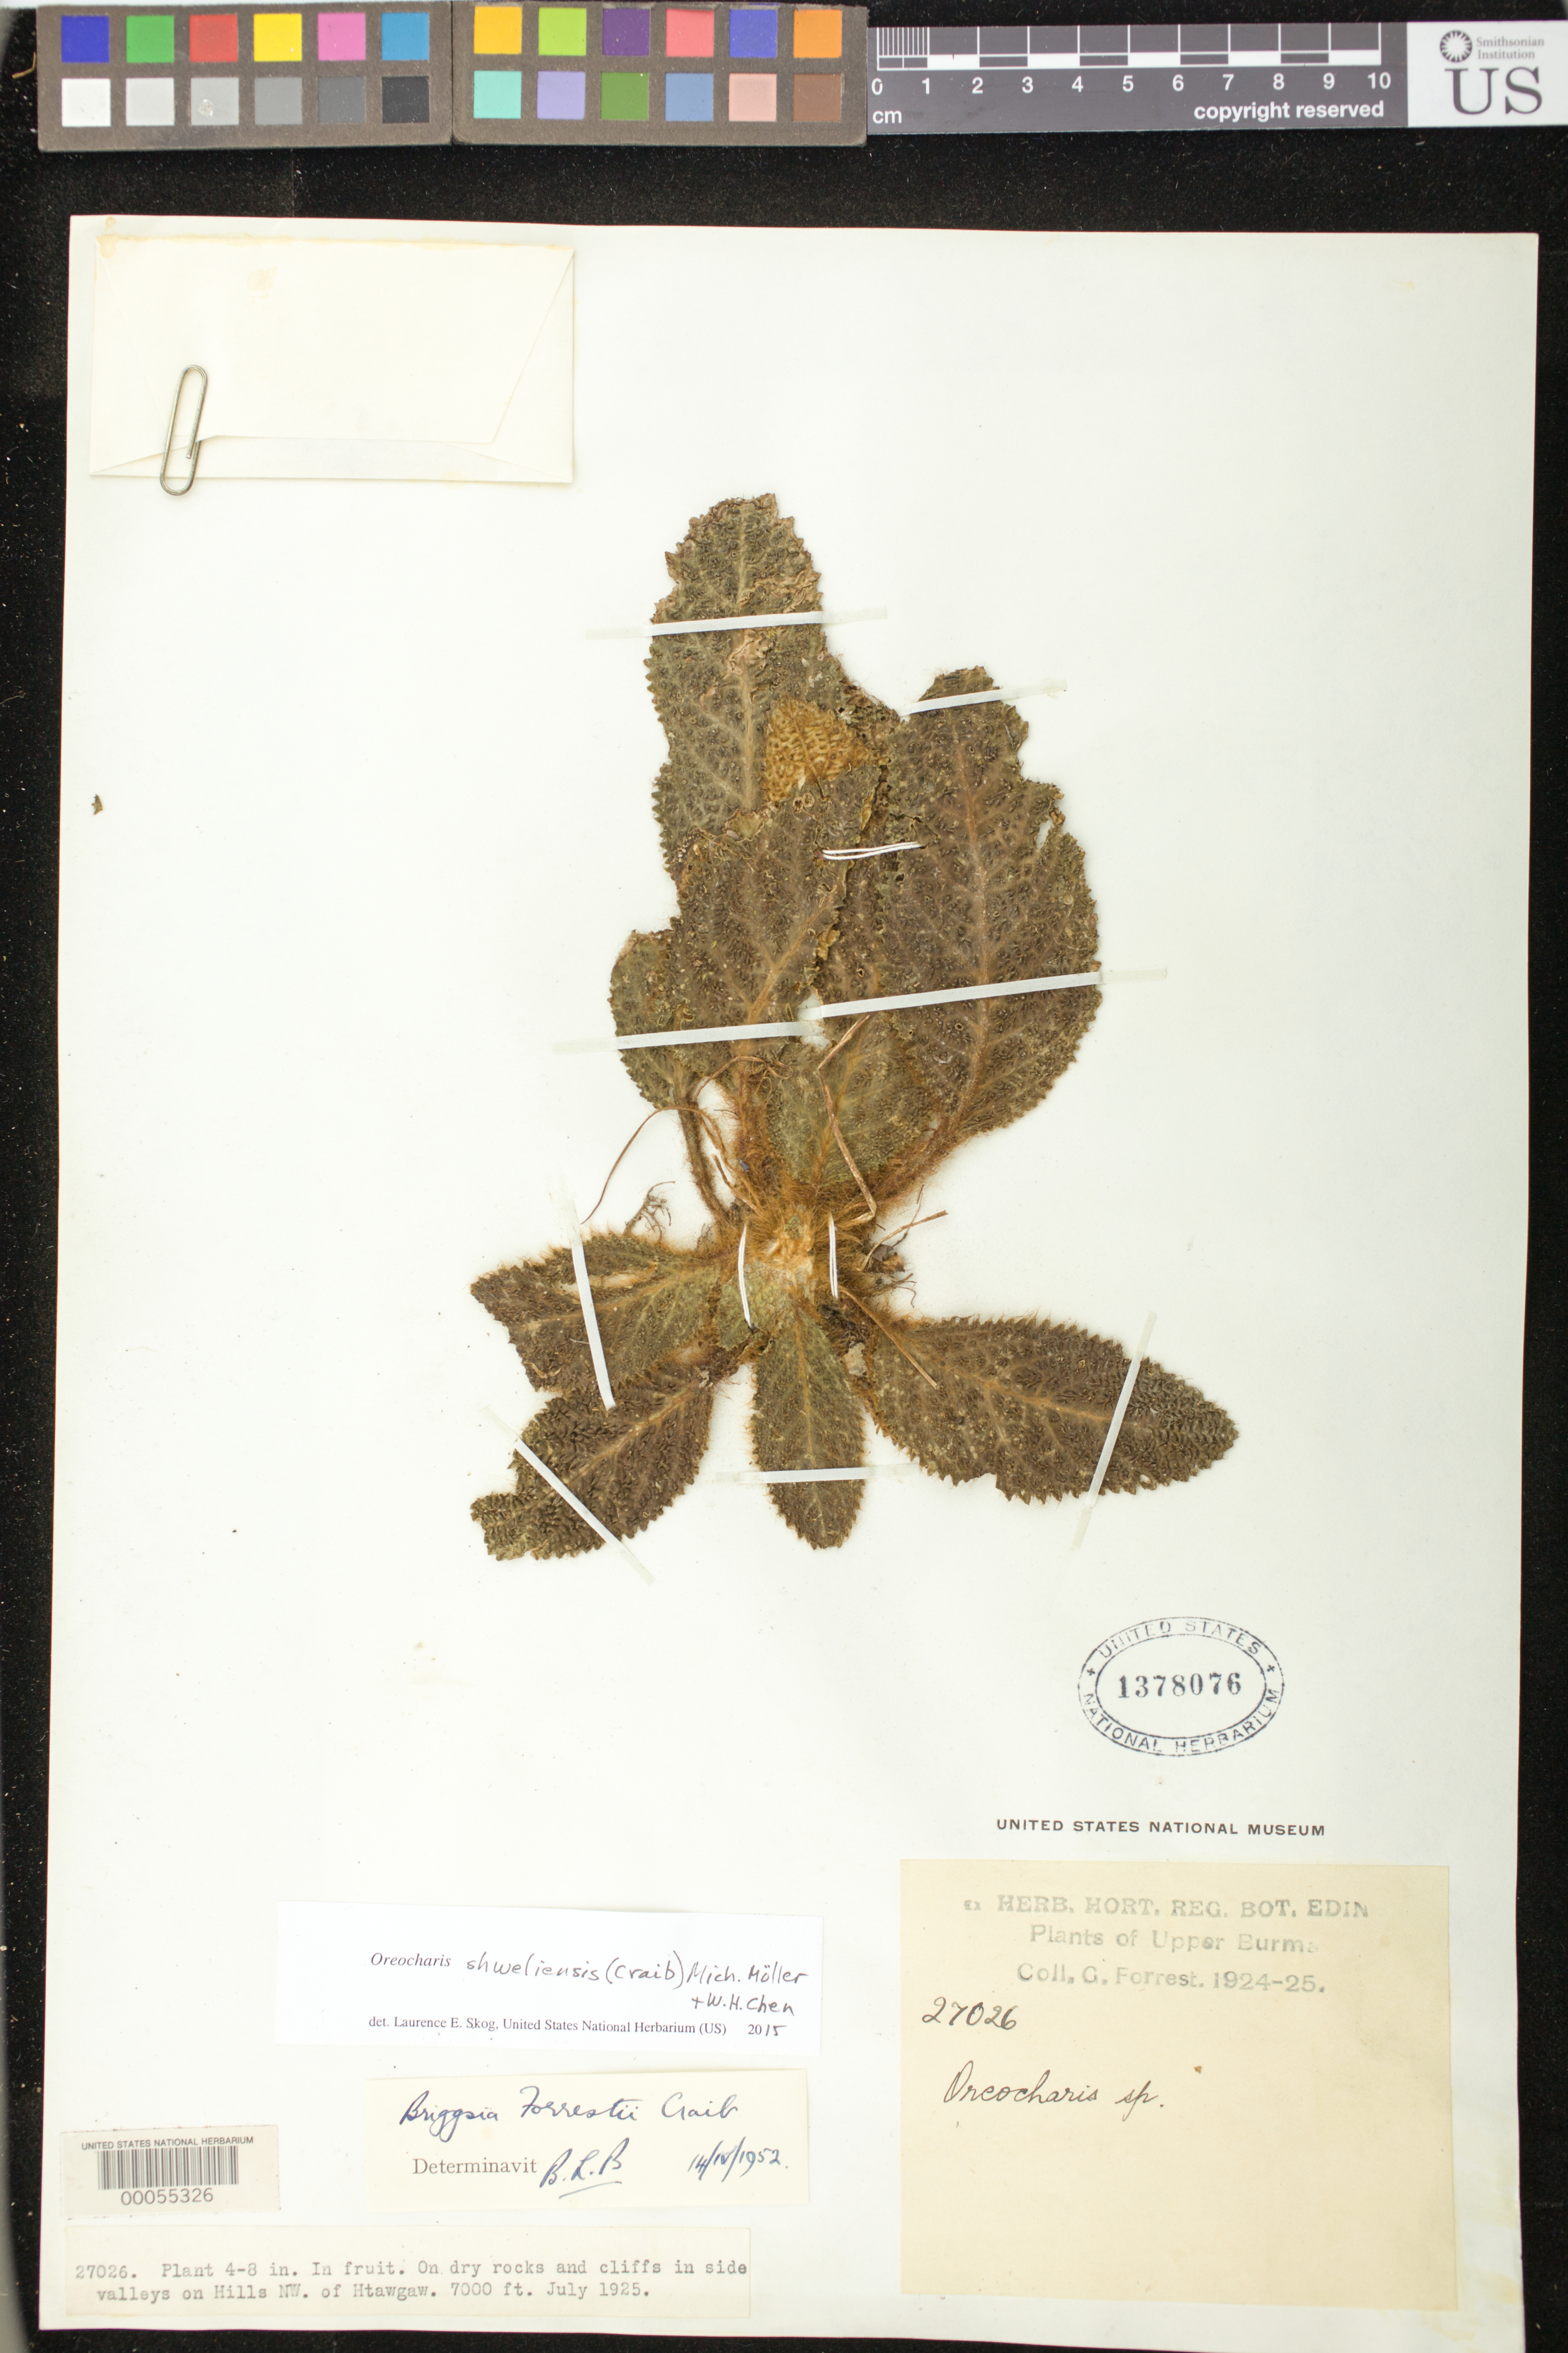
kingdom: Plantae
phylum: Tracheophyta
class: Magnoliopsida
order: Lamiales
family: Gesneriaceae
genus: Briggsia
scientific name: Briggsia forrestii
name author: Craib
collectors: G. Forrest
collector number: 27026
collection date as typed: Jul 1925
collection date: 1925-07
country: Myanmar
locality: Side valleys on hills NW of Htawgaw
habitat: On dry rocks andcliffs in side valleys on hills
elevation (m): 2134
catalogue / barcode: US 1378076